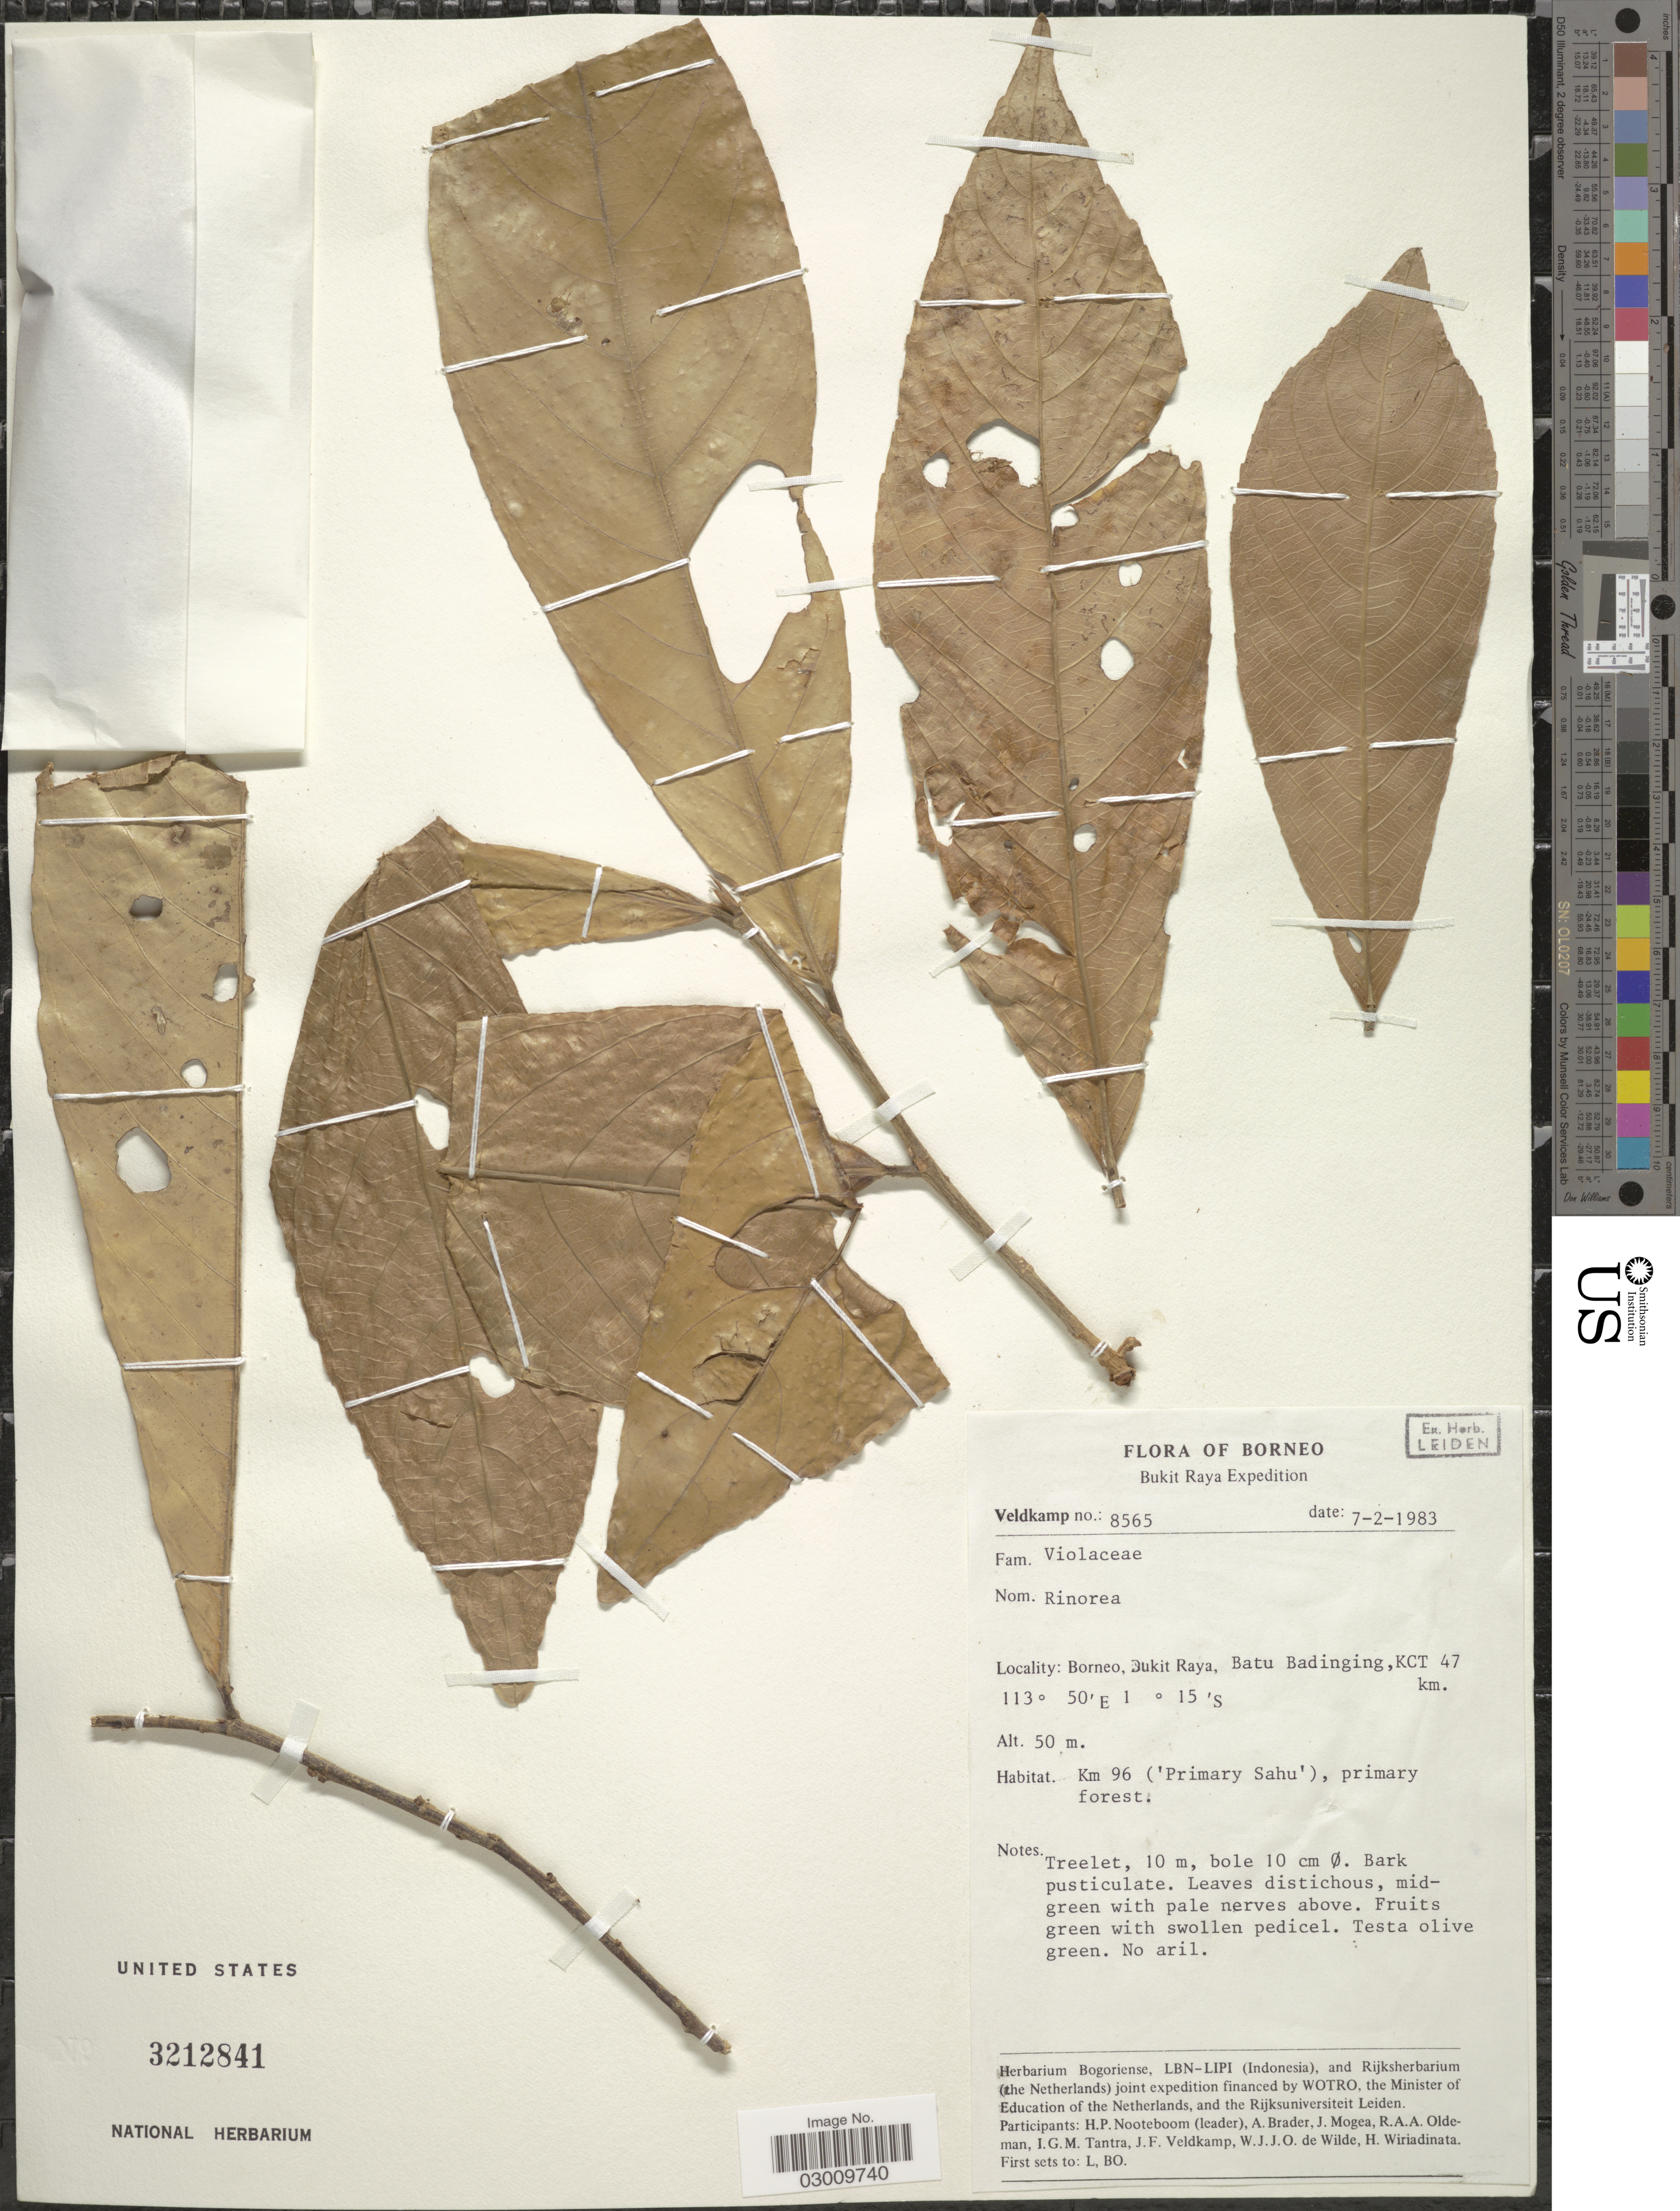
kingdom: Plantae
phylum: Tracheophyta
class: Magnoliopsida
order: Malpighiales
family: Violaceae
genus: Rinorea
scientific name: Rinorea sp.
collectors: J. F. Veldkamp, H. P. Nooteboom, A. Brader, J. Mogea & et al.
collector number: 8565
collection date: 1983-02-07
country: Indonesia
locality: Borneo, Bukit Raya, Batu Badinging, KCT 47 km. Km 96 ('Primary Sahu').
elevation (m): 50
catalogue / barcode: US 3212841